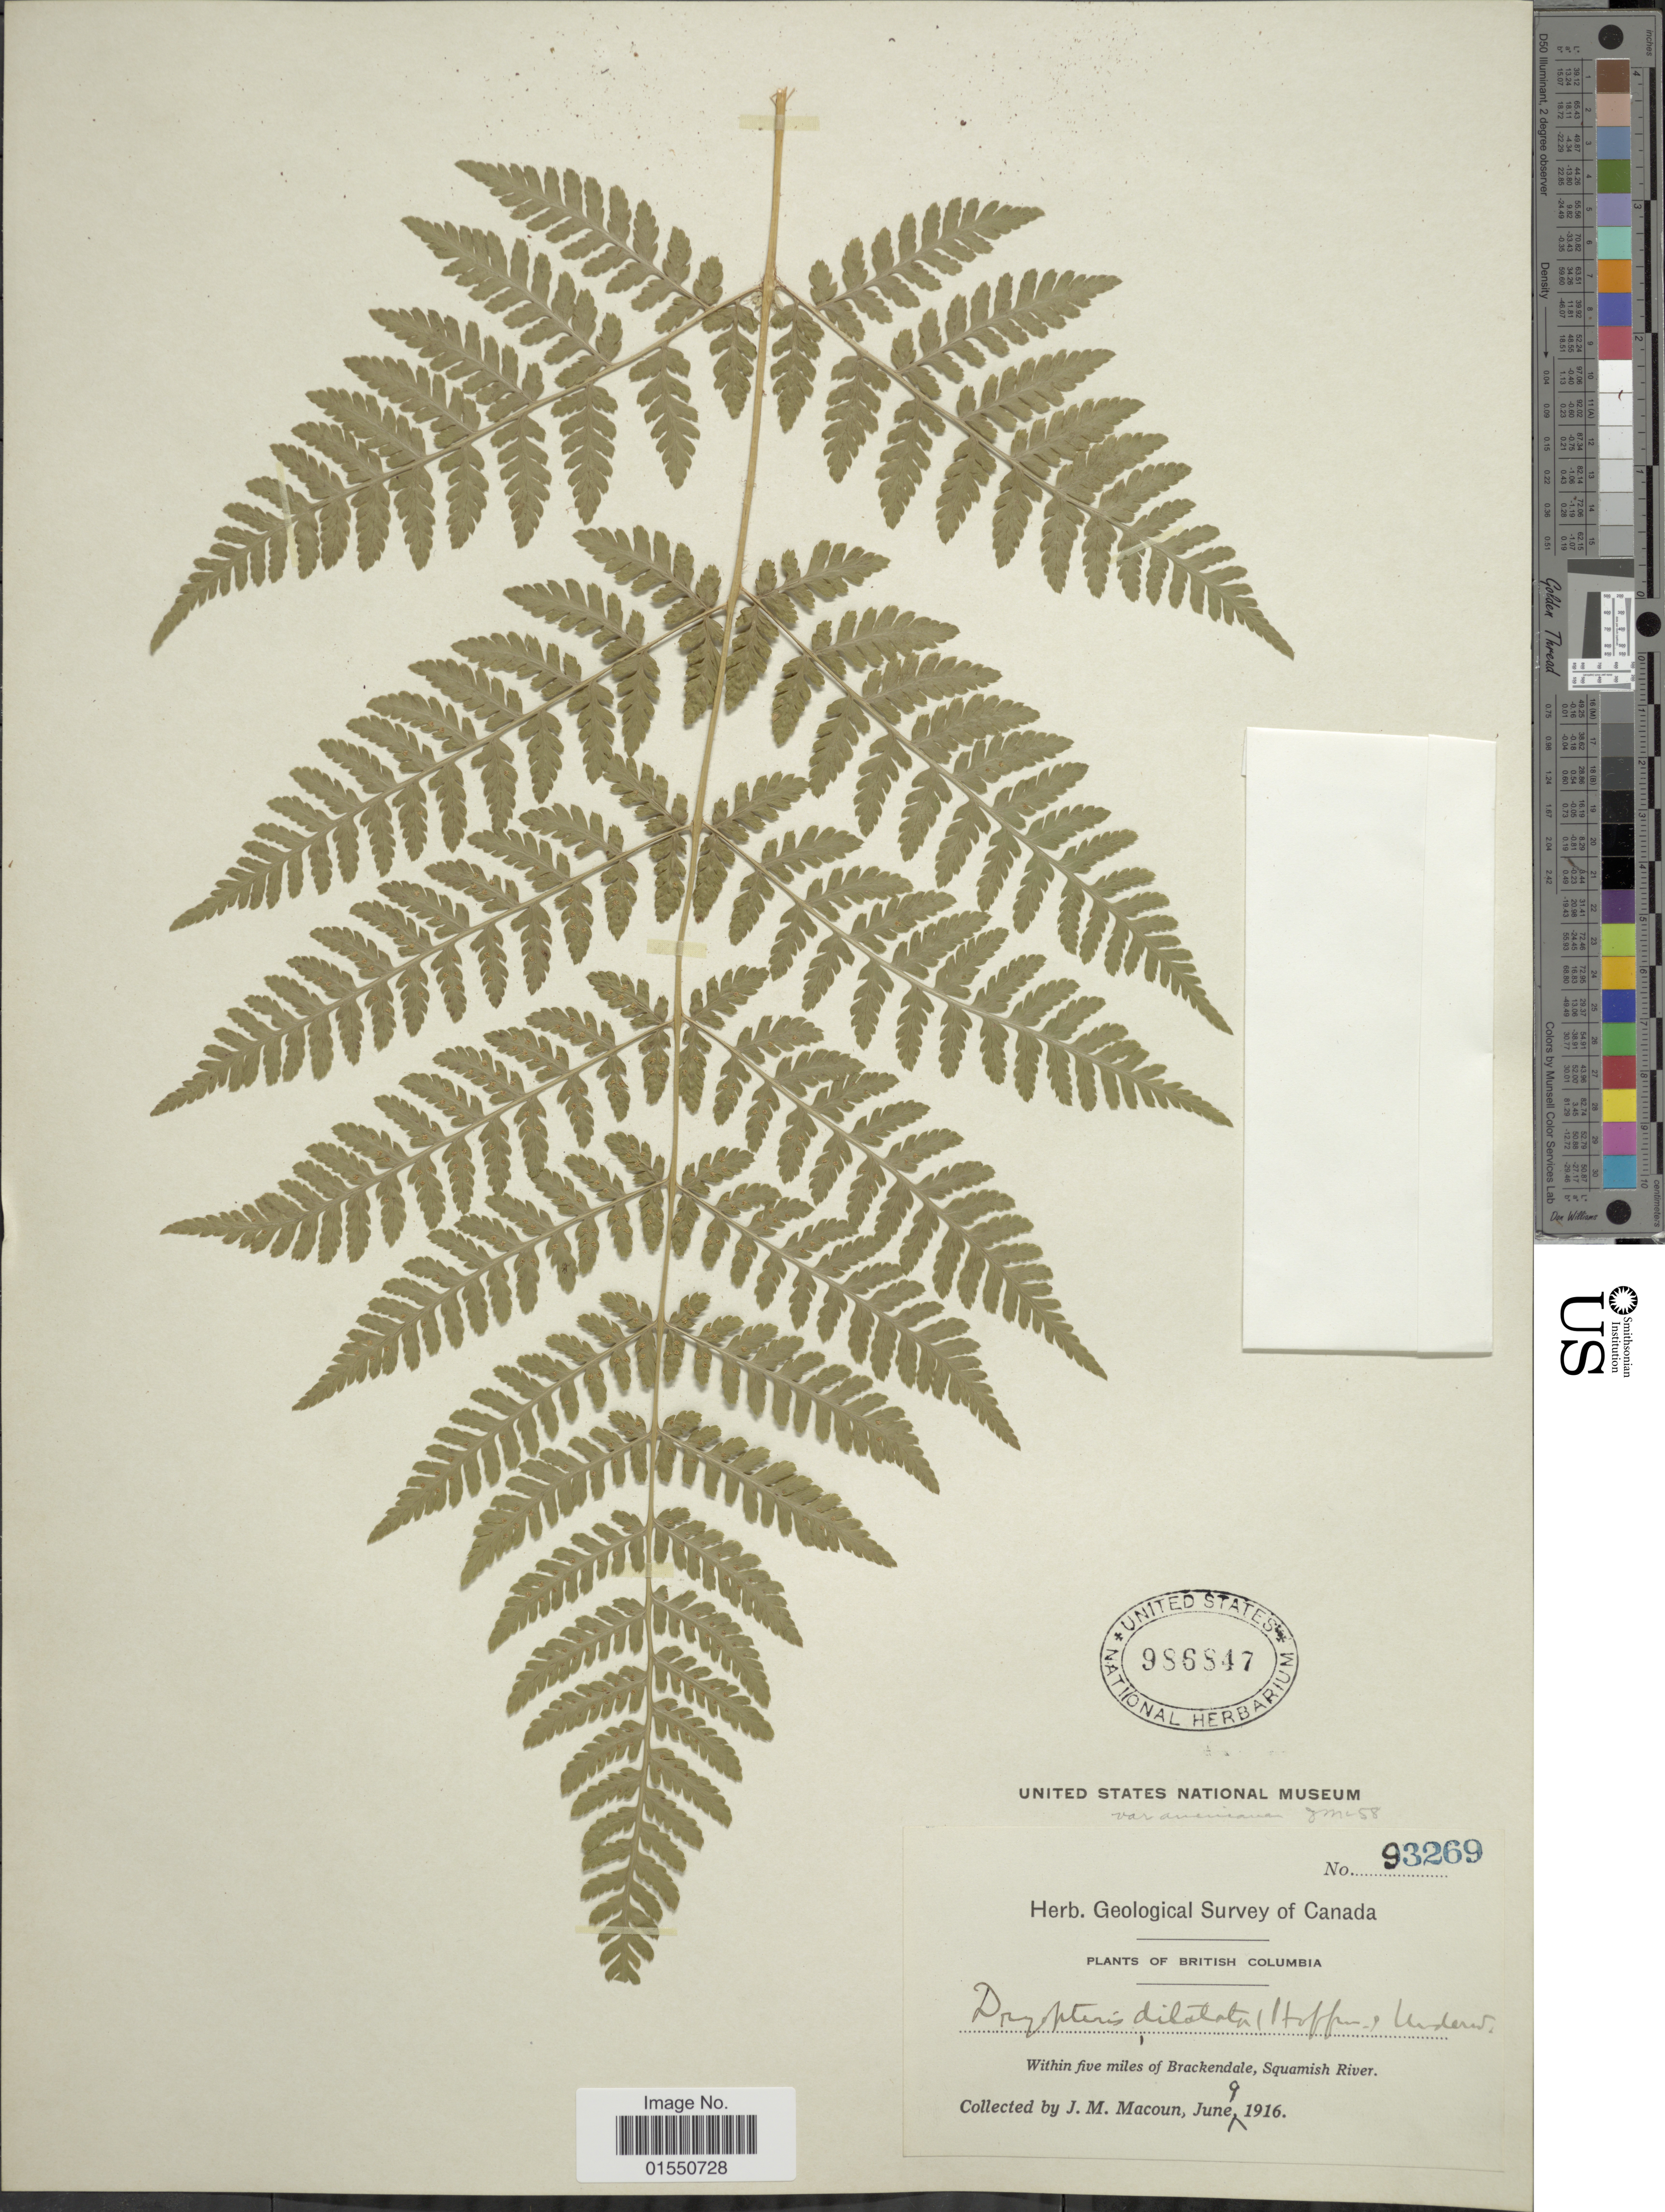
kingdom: Plantae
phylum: Tracheophyta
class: Polypodiopsida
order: Polypodiales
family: Dryopteridaceae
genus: Dryopteris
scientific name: Dryopteris expansa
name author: (C. Presl) Fraser-Jenk. & Jermy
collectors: J. M. Macoun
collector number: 93269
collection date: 1916-06-09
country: Canada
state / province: British Columbia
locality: Within five miles of Brackendale, Squamish River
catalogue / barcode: US 986847